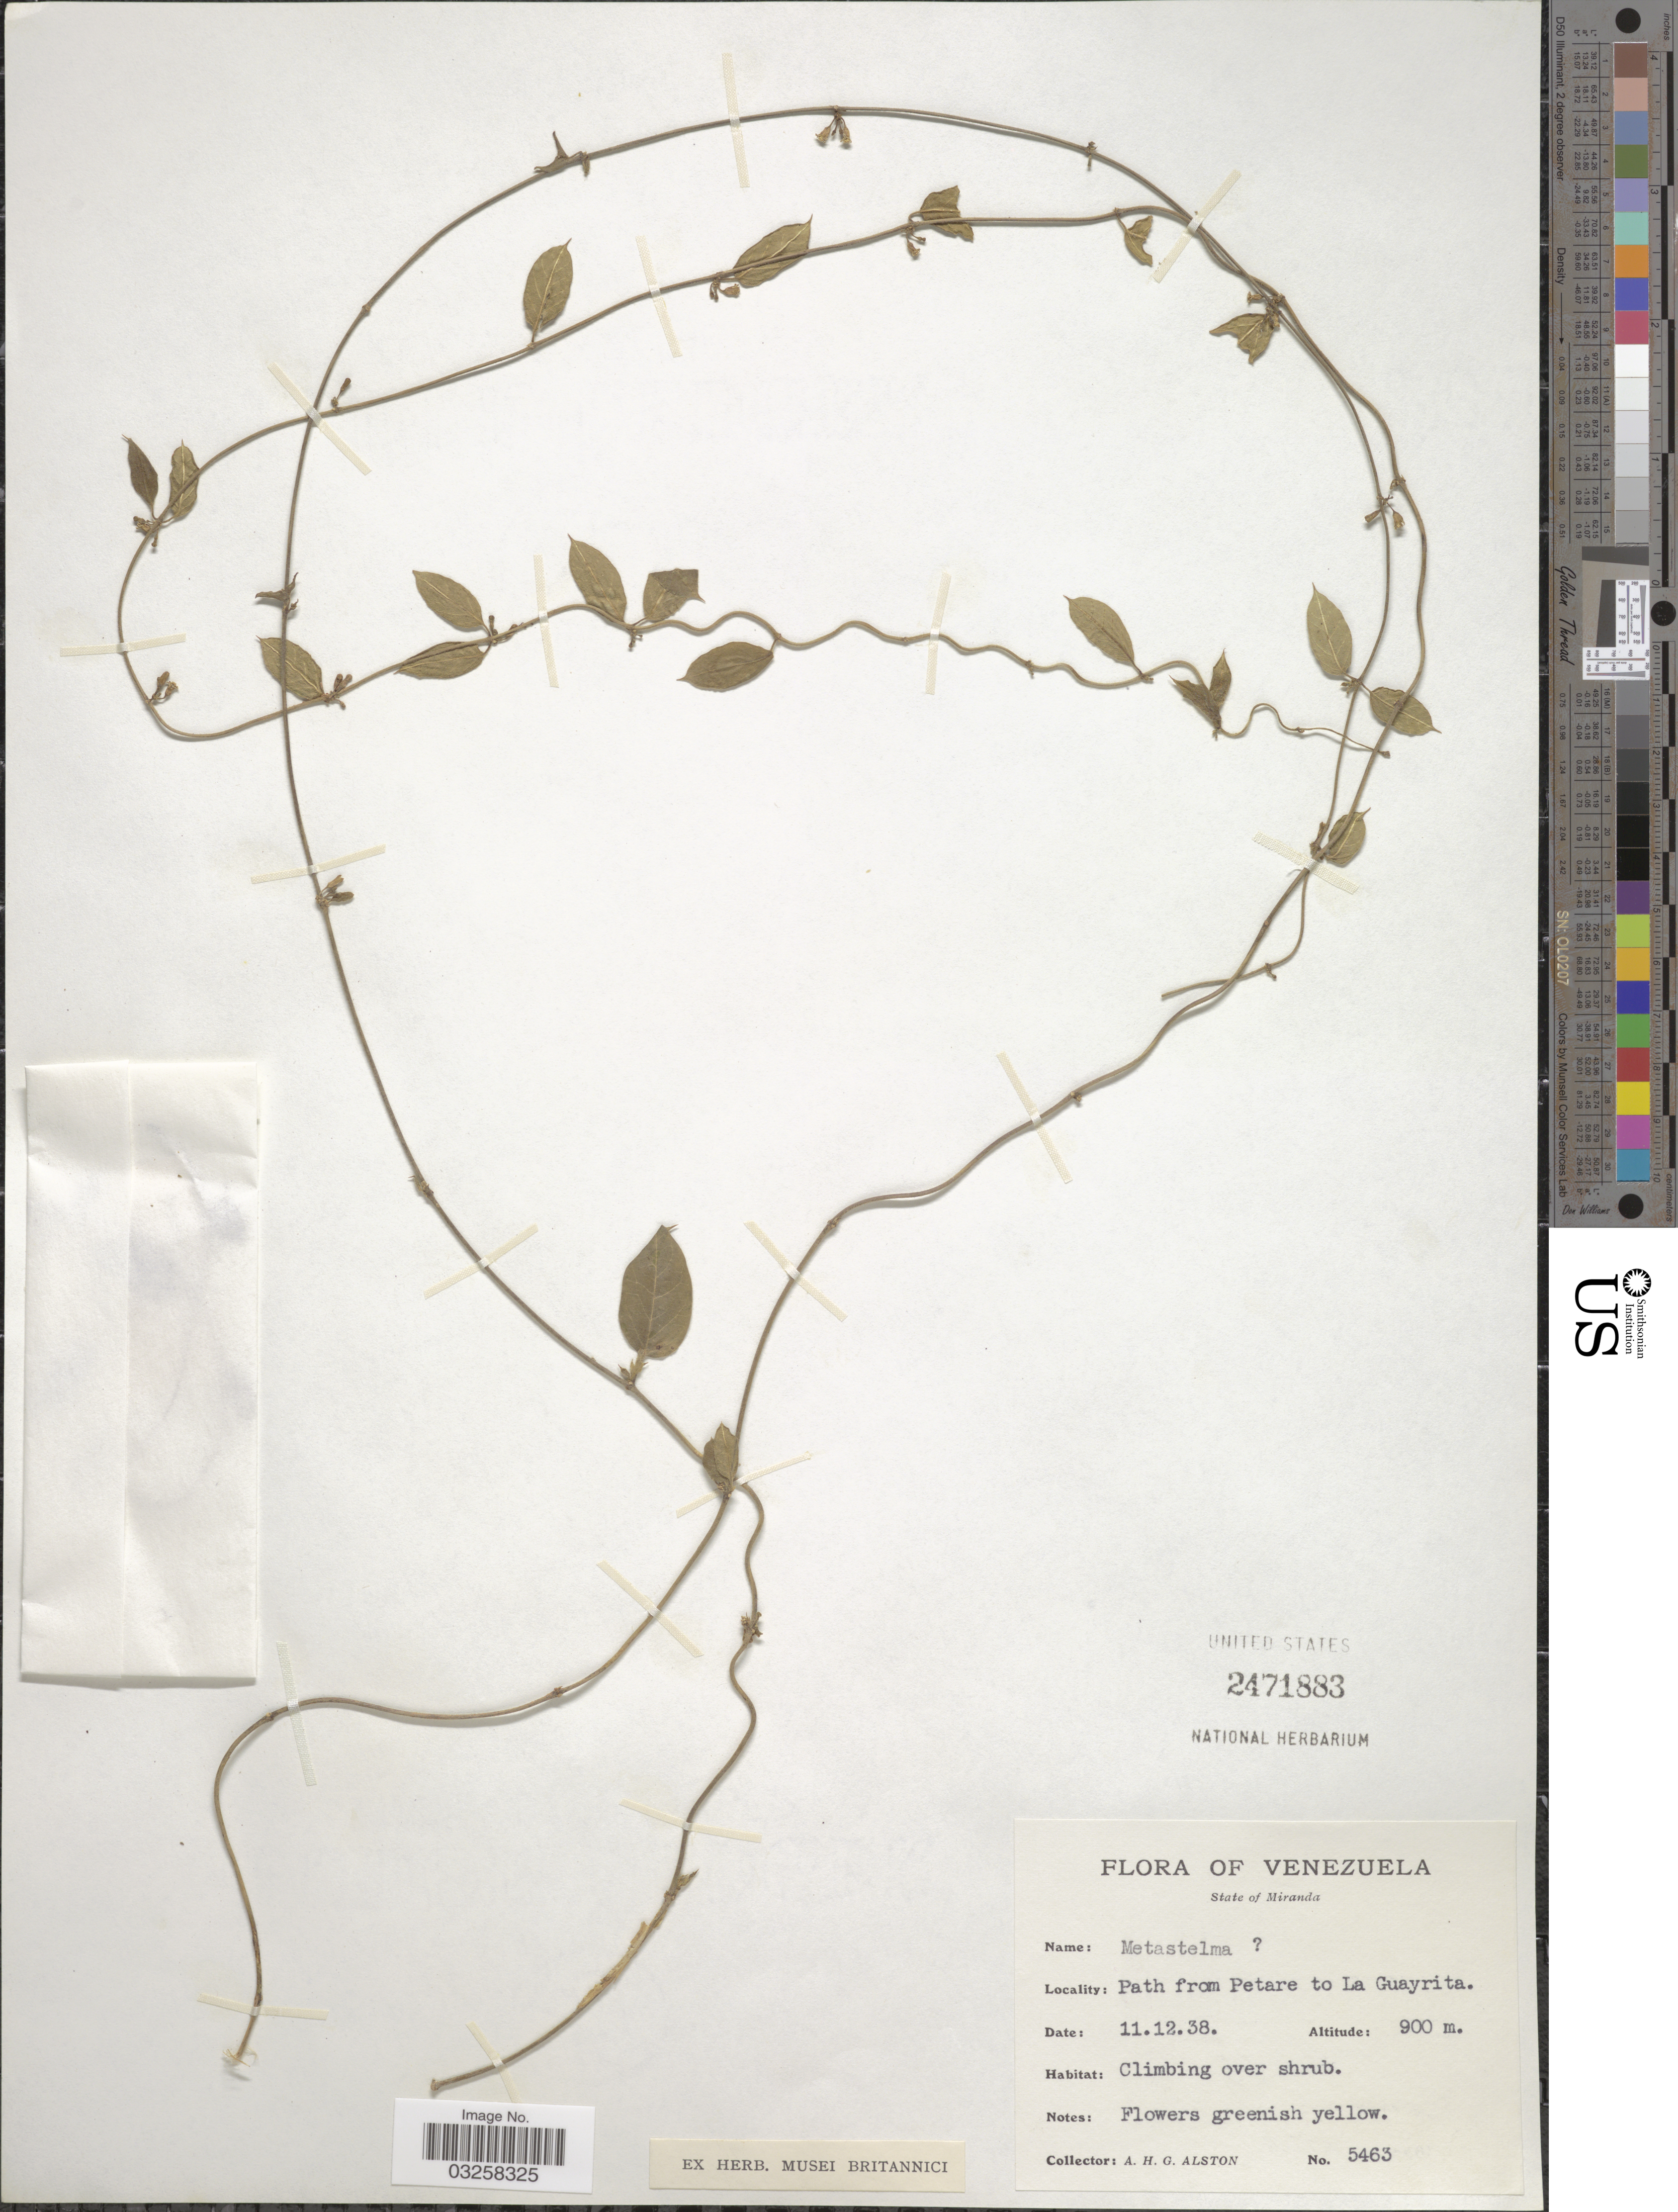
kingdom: Plantae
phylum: Tracheophyta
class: Magnoliopsida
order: Gentianales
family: Apocynaceae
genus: Metastelma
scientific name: Metastelma parviflorum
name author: (Sw.) Schult.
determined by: Liede-Schumann, Sigrid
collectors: A. H. Alston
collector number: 5463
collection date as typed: Transcribed d/m/y: 11/12/38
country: Venezuela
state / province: Miranda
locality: Path from Petare to La Guayrita.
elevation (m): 900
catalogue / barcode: US 2471883